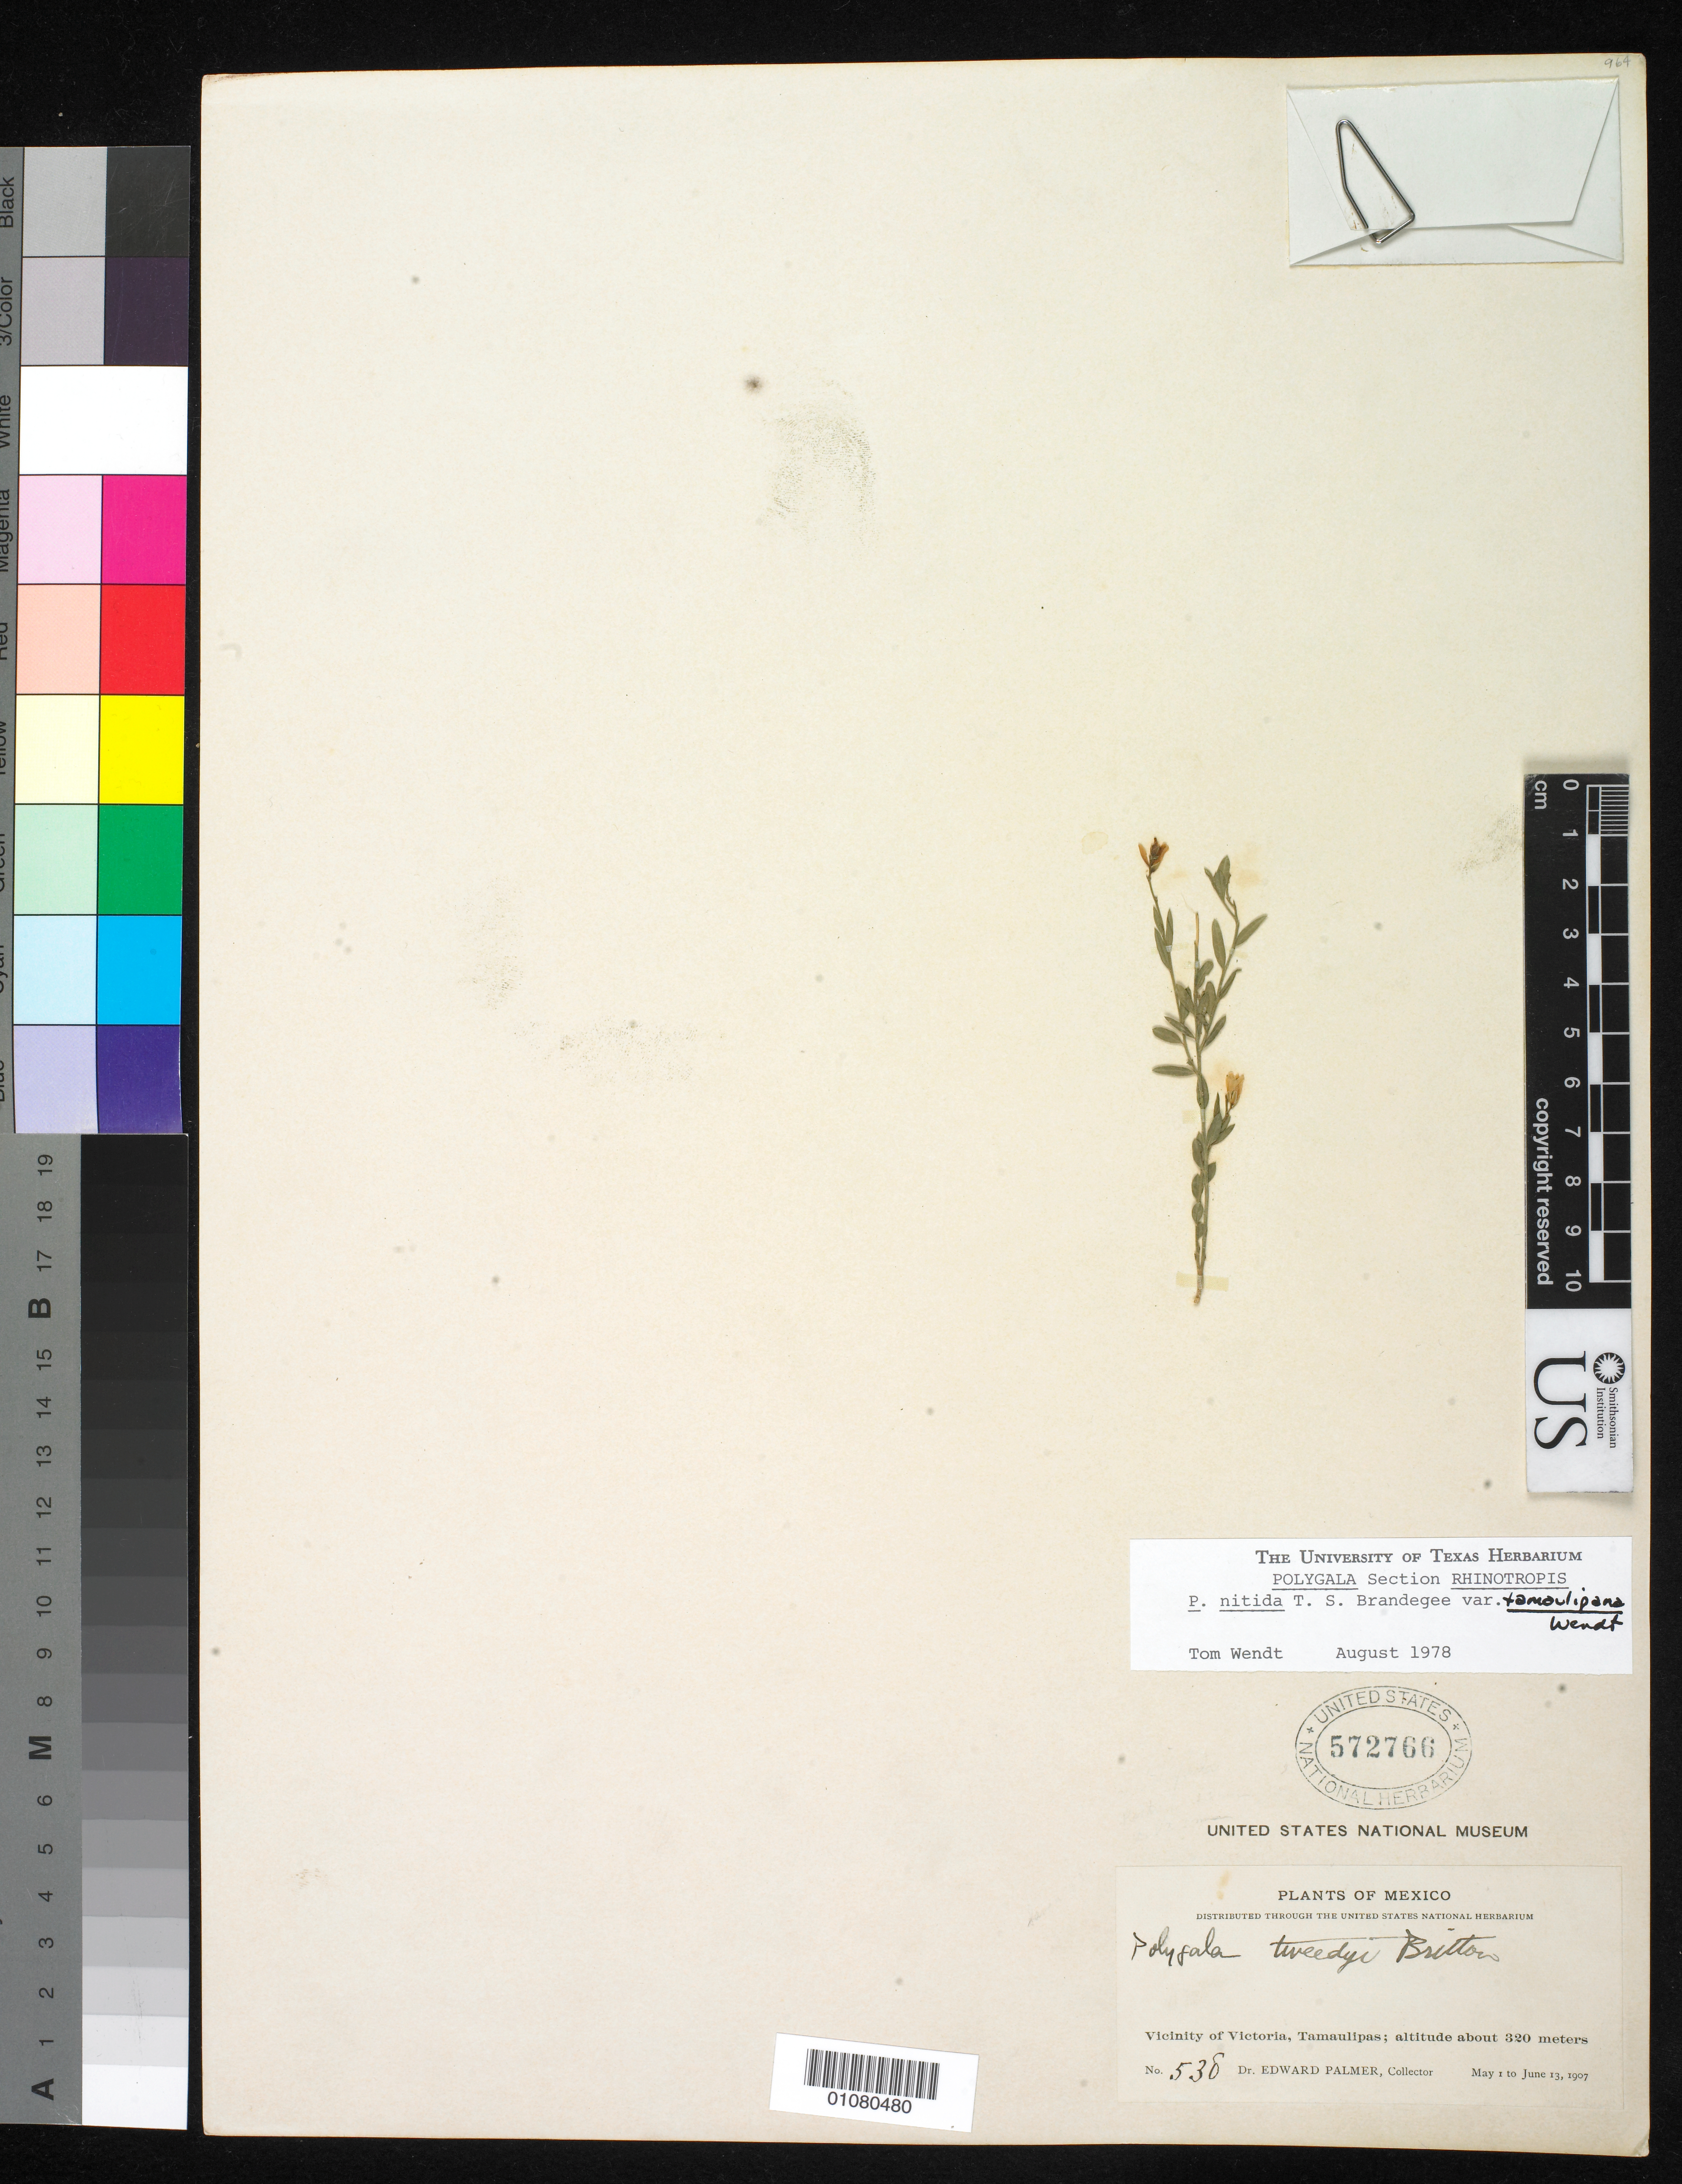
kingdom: Plantae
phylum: Tracheophyta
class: Magnoliopsida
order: Fabales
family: Polygalaceae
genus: Rhinotropis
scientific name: Rhinotropis nitida var. tamaulipana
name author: (T. Wendt) J.R. Abbott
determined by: Strong, Mark T., (BOT), Smithsonian Institution - National Museum of Natural History (UNITED STATES)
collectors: E. Palmer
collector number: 538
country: Mexico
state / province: Tamaulipas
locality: Victoria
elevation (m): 320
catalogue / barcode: US 572766